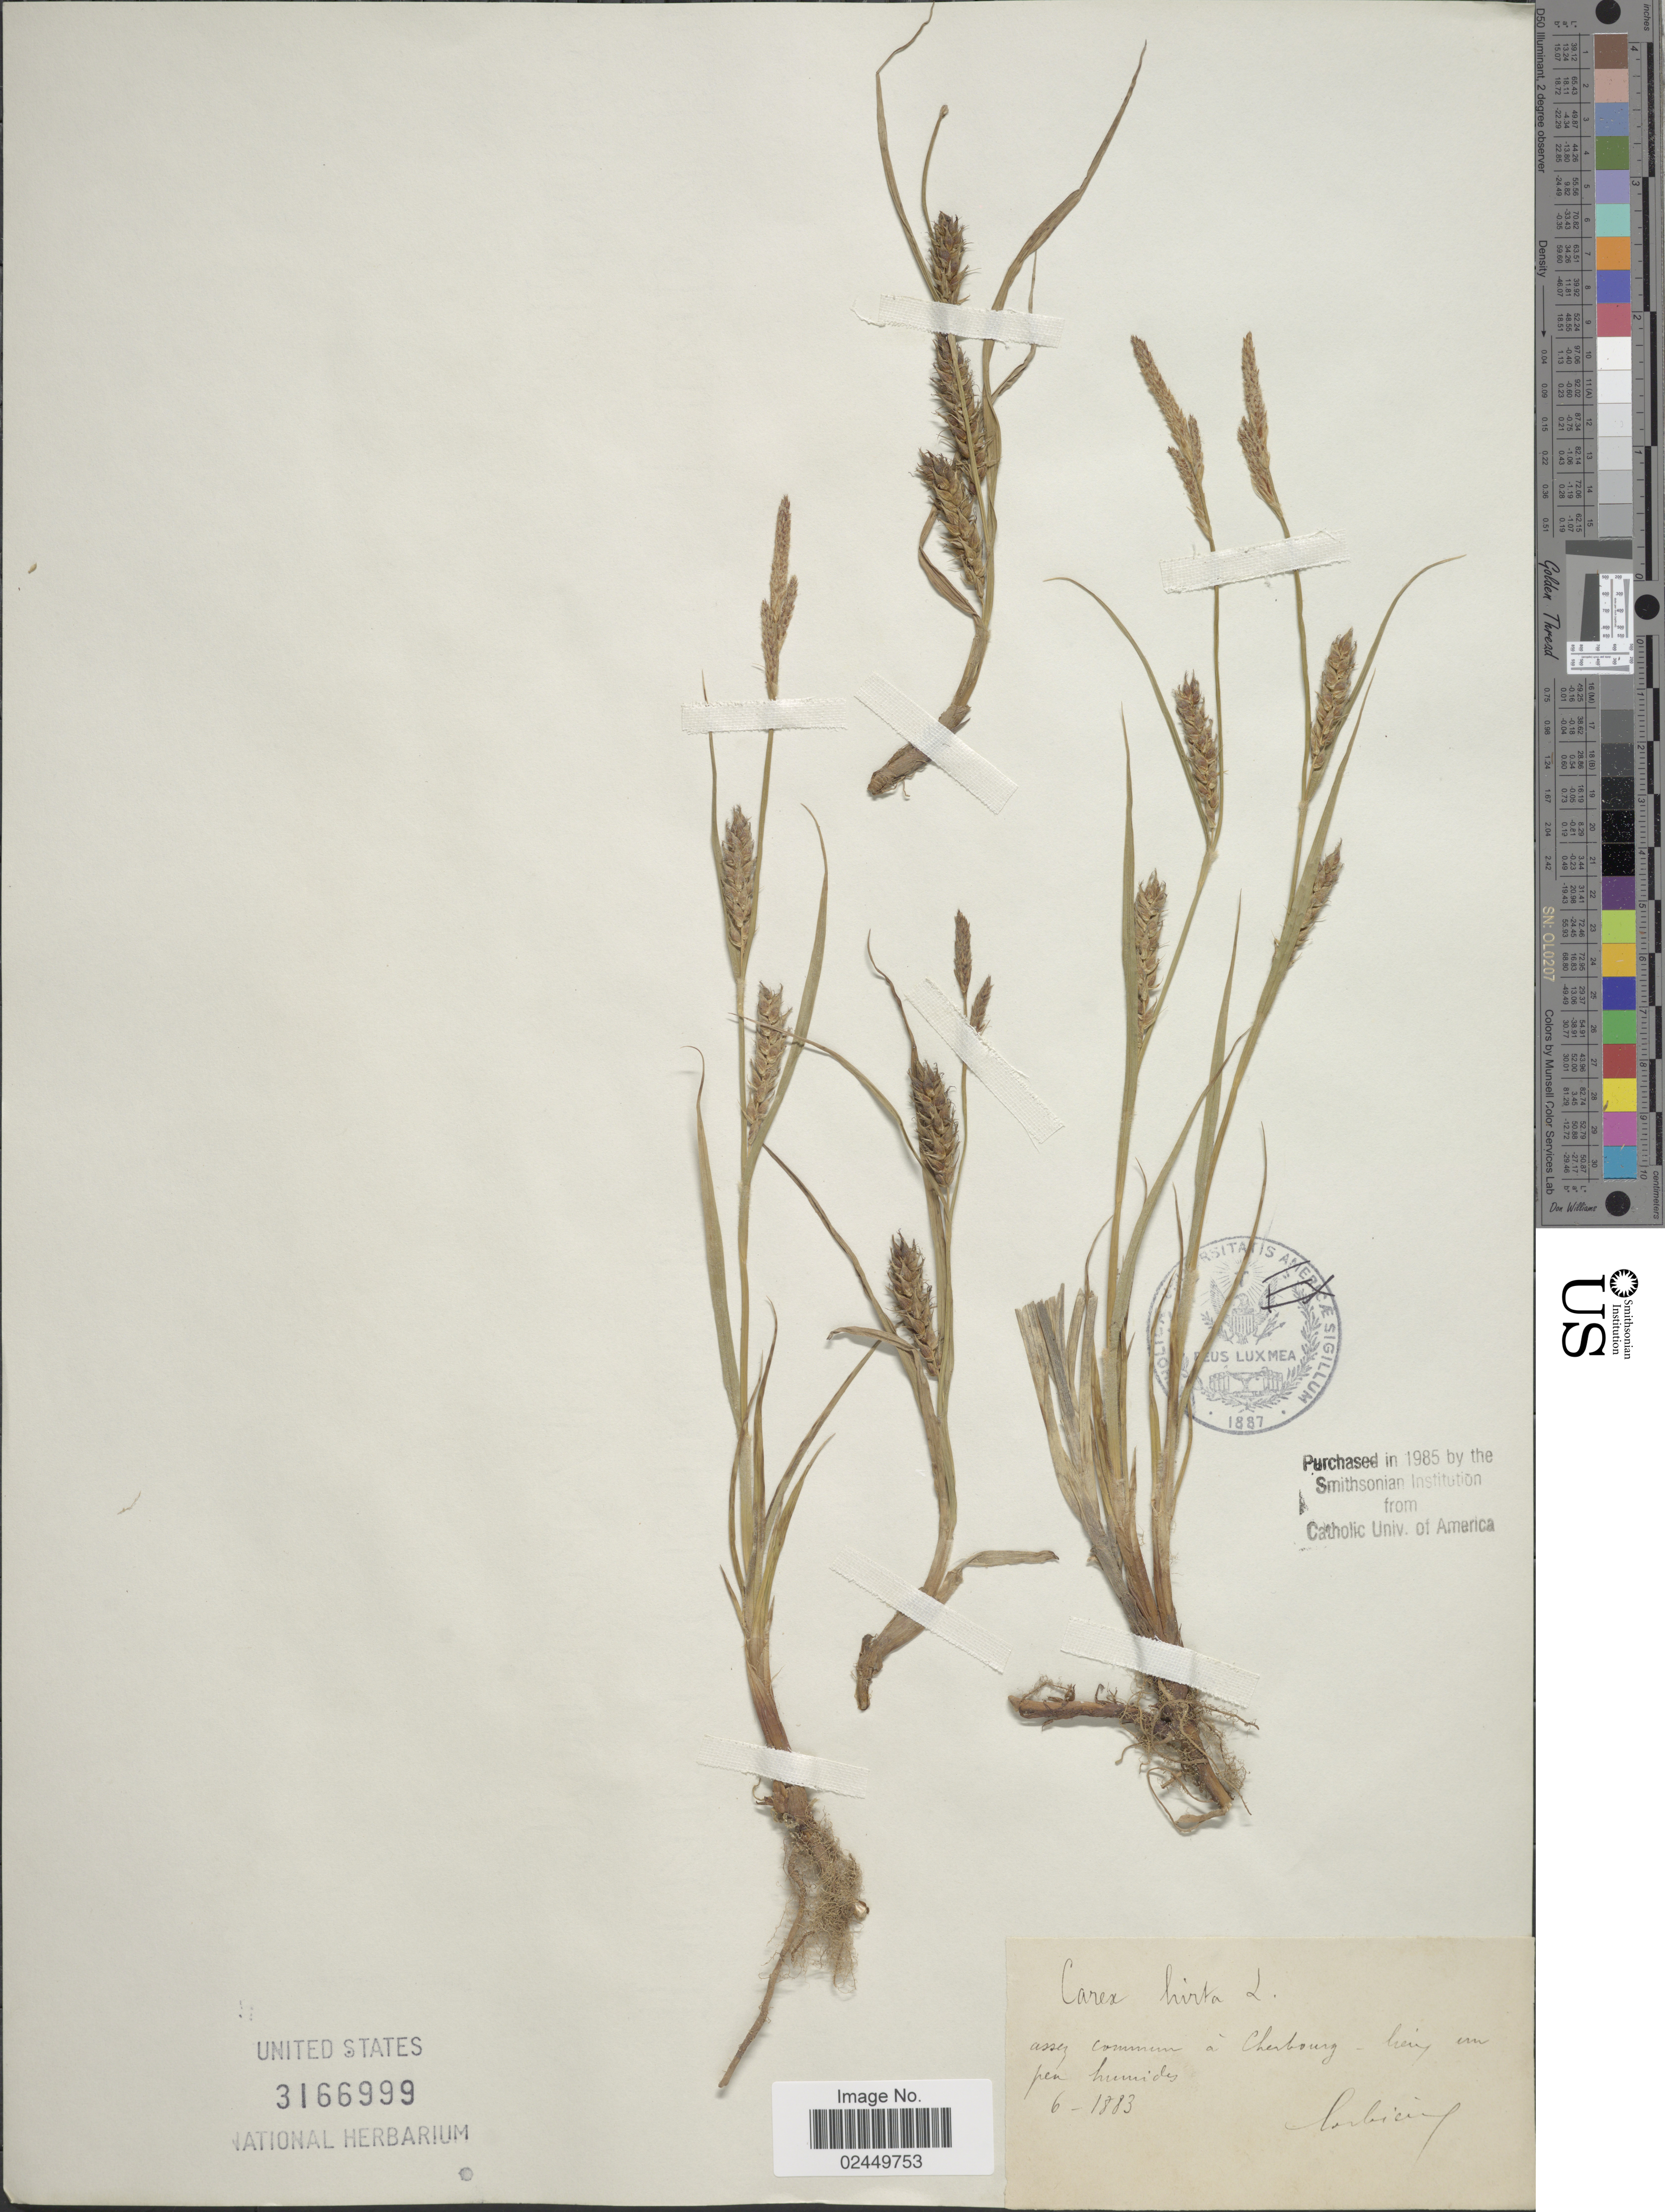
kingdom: Plantae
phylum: Tracheophyta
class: Liliopsida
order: Poales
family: Cyperaceae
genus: Carex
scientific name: Carex hirta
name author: L.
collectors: Corbiere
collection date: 1883-06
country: France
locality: Cherbourg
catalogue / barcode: US 3166999